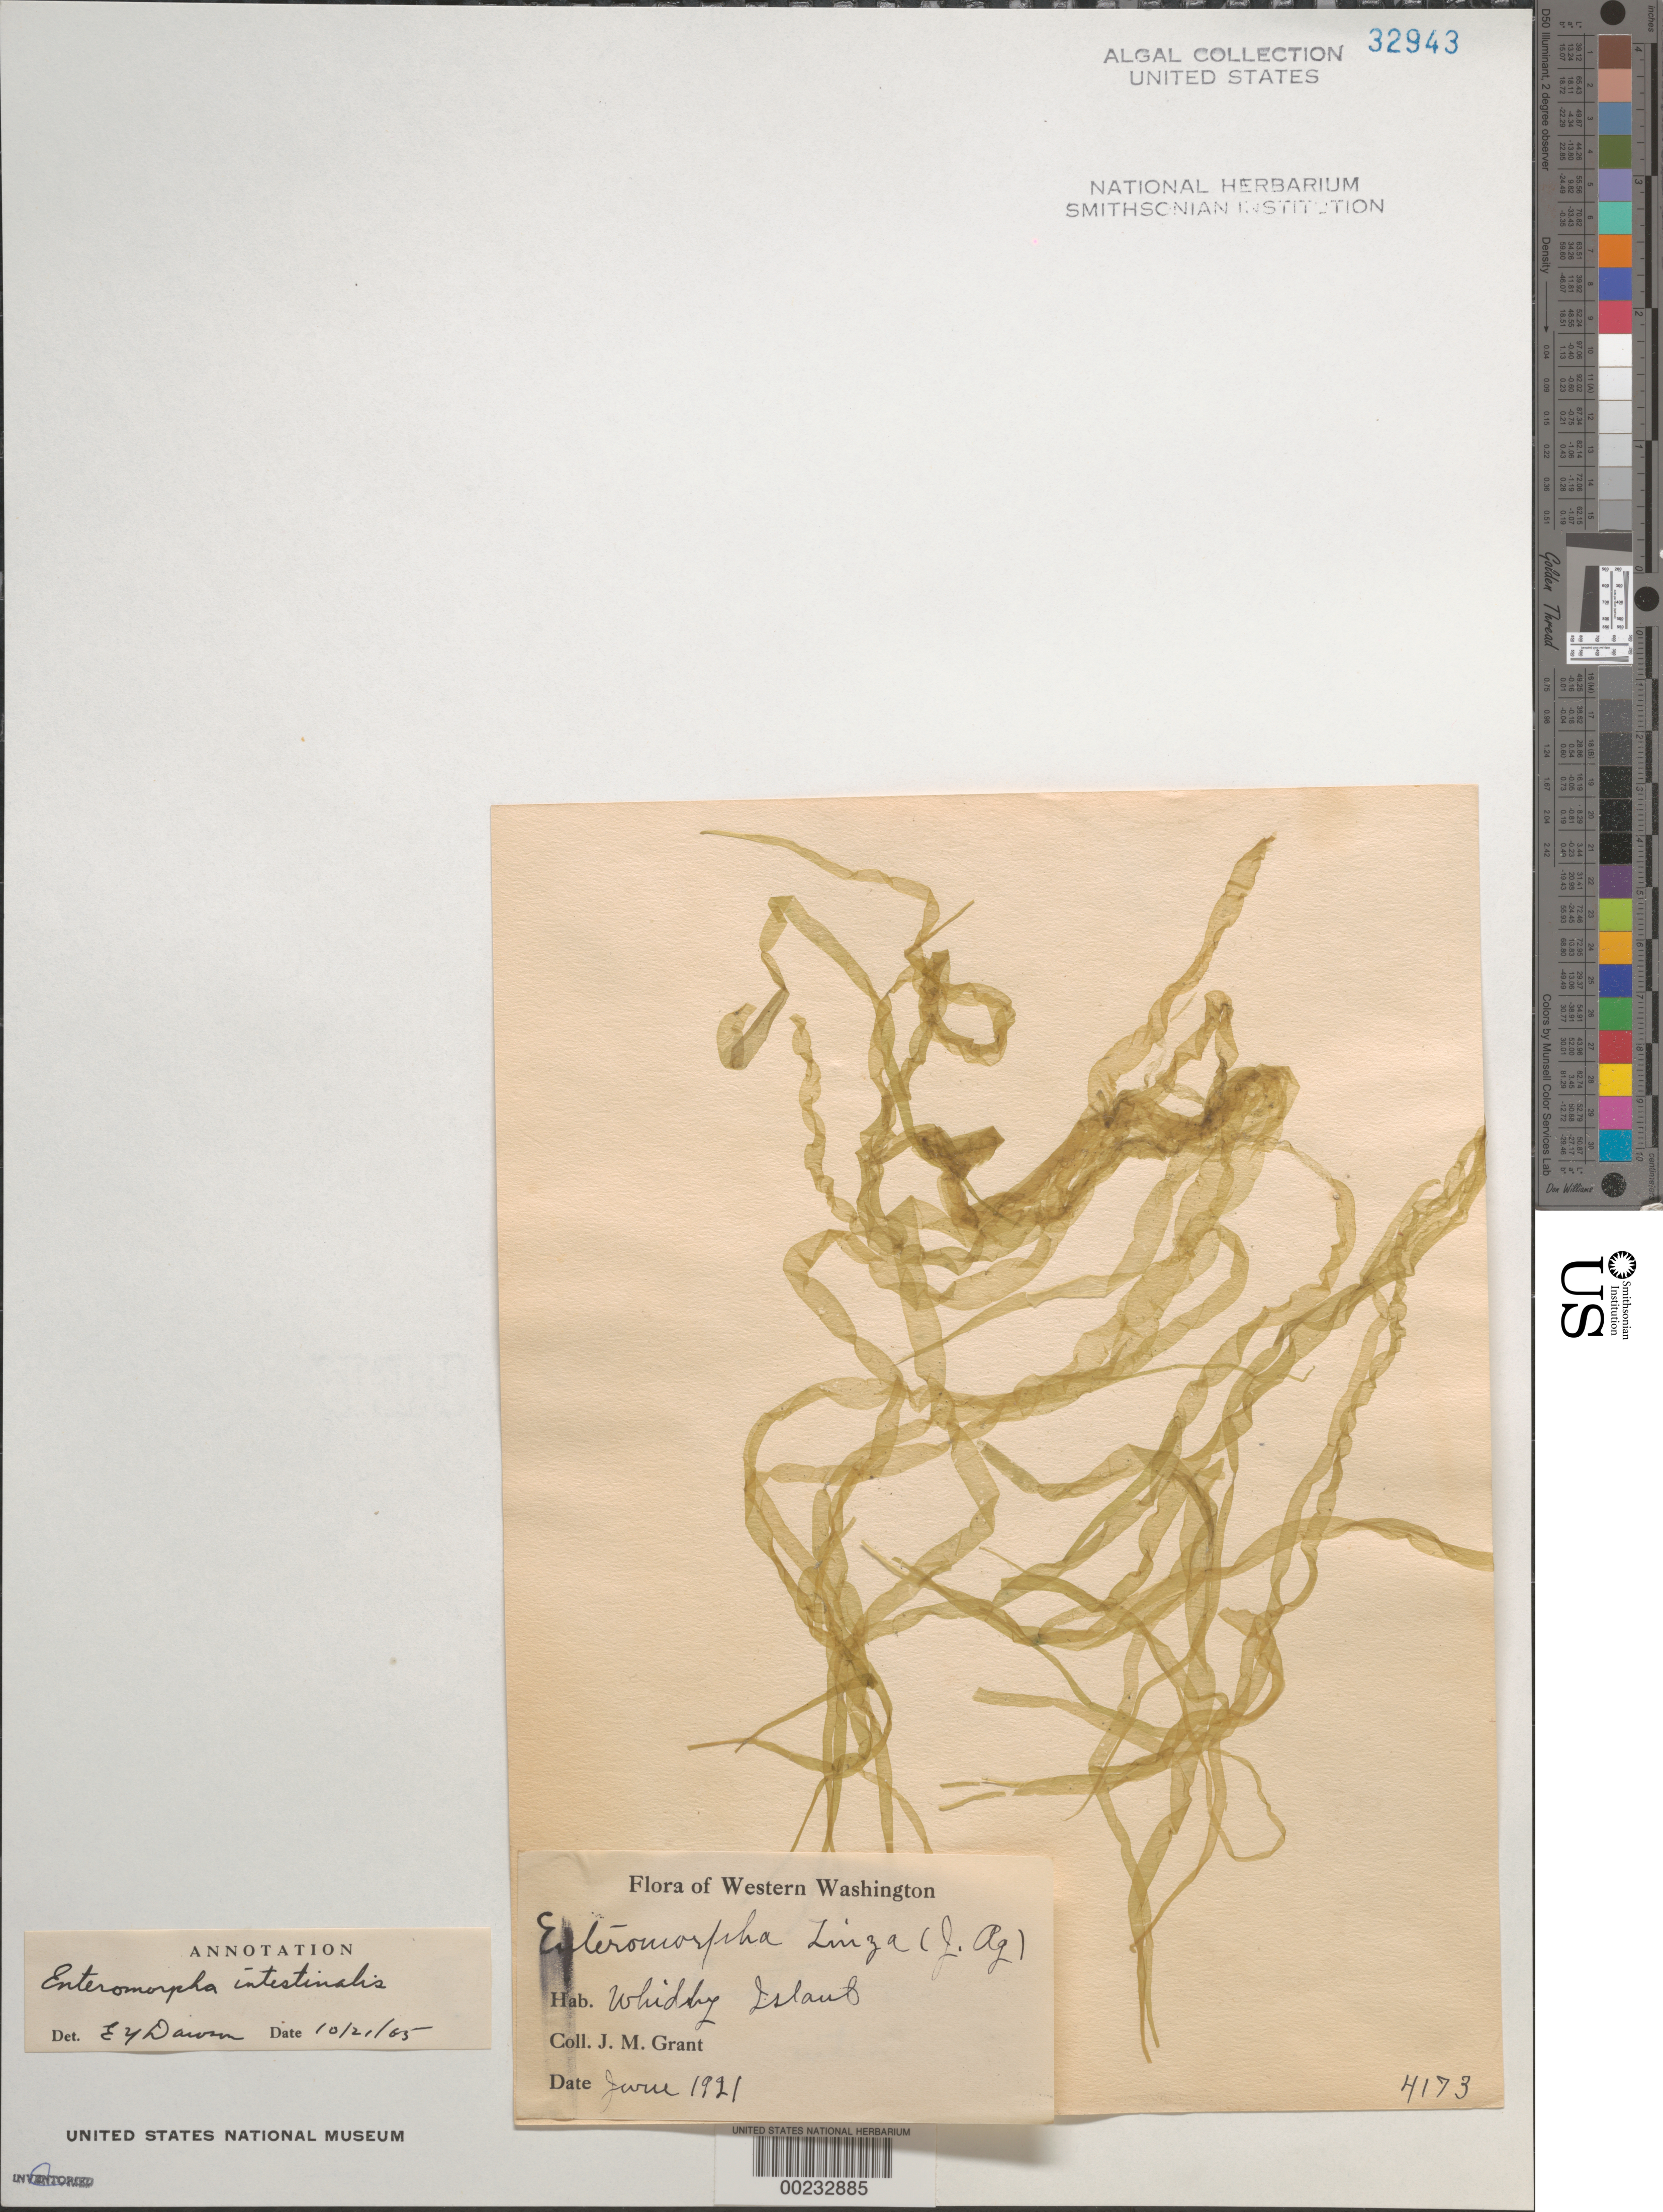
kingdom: Plantae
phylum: Chlorophyta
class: Ulvophyceae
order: Ulvales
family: Ulvaceae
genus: Ulva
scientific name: Ulva intestinalis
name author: L.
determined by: Algae name updating Project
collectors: J. M. Grant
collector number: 4173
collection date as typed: Jun 1921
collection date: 1921-06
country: United States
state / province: Washington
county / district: Island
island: Whidbey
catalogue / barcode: US 32943